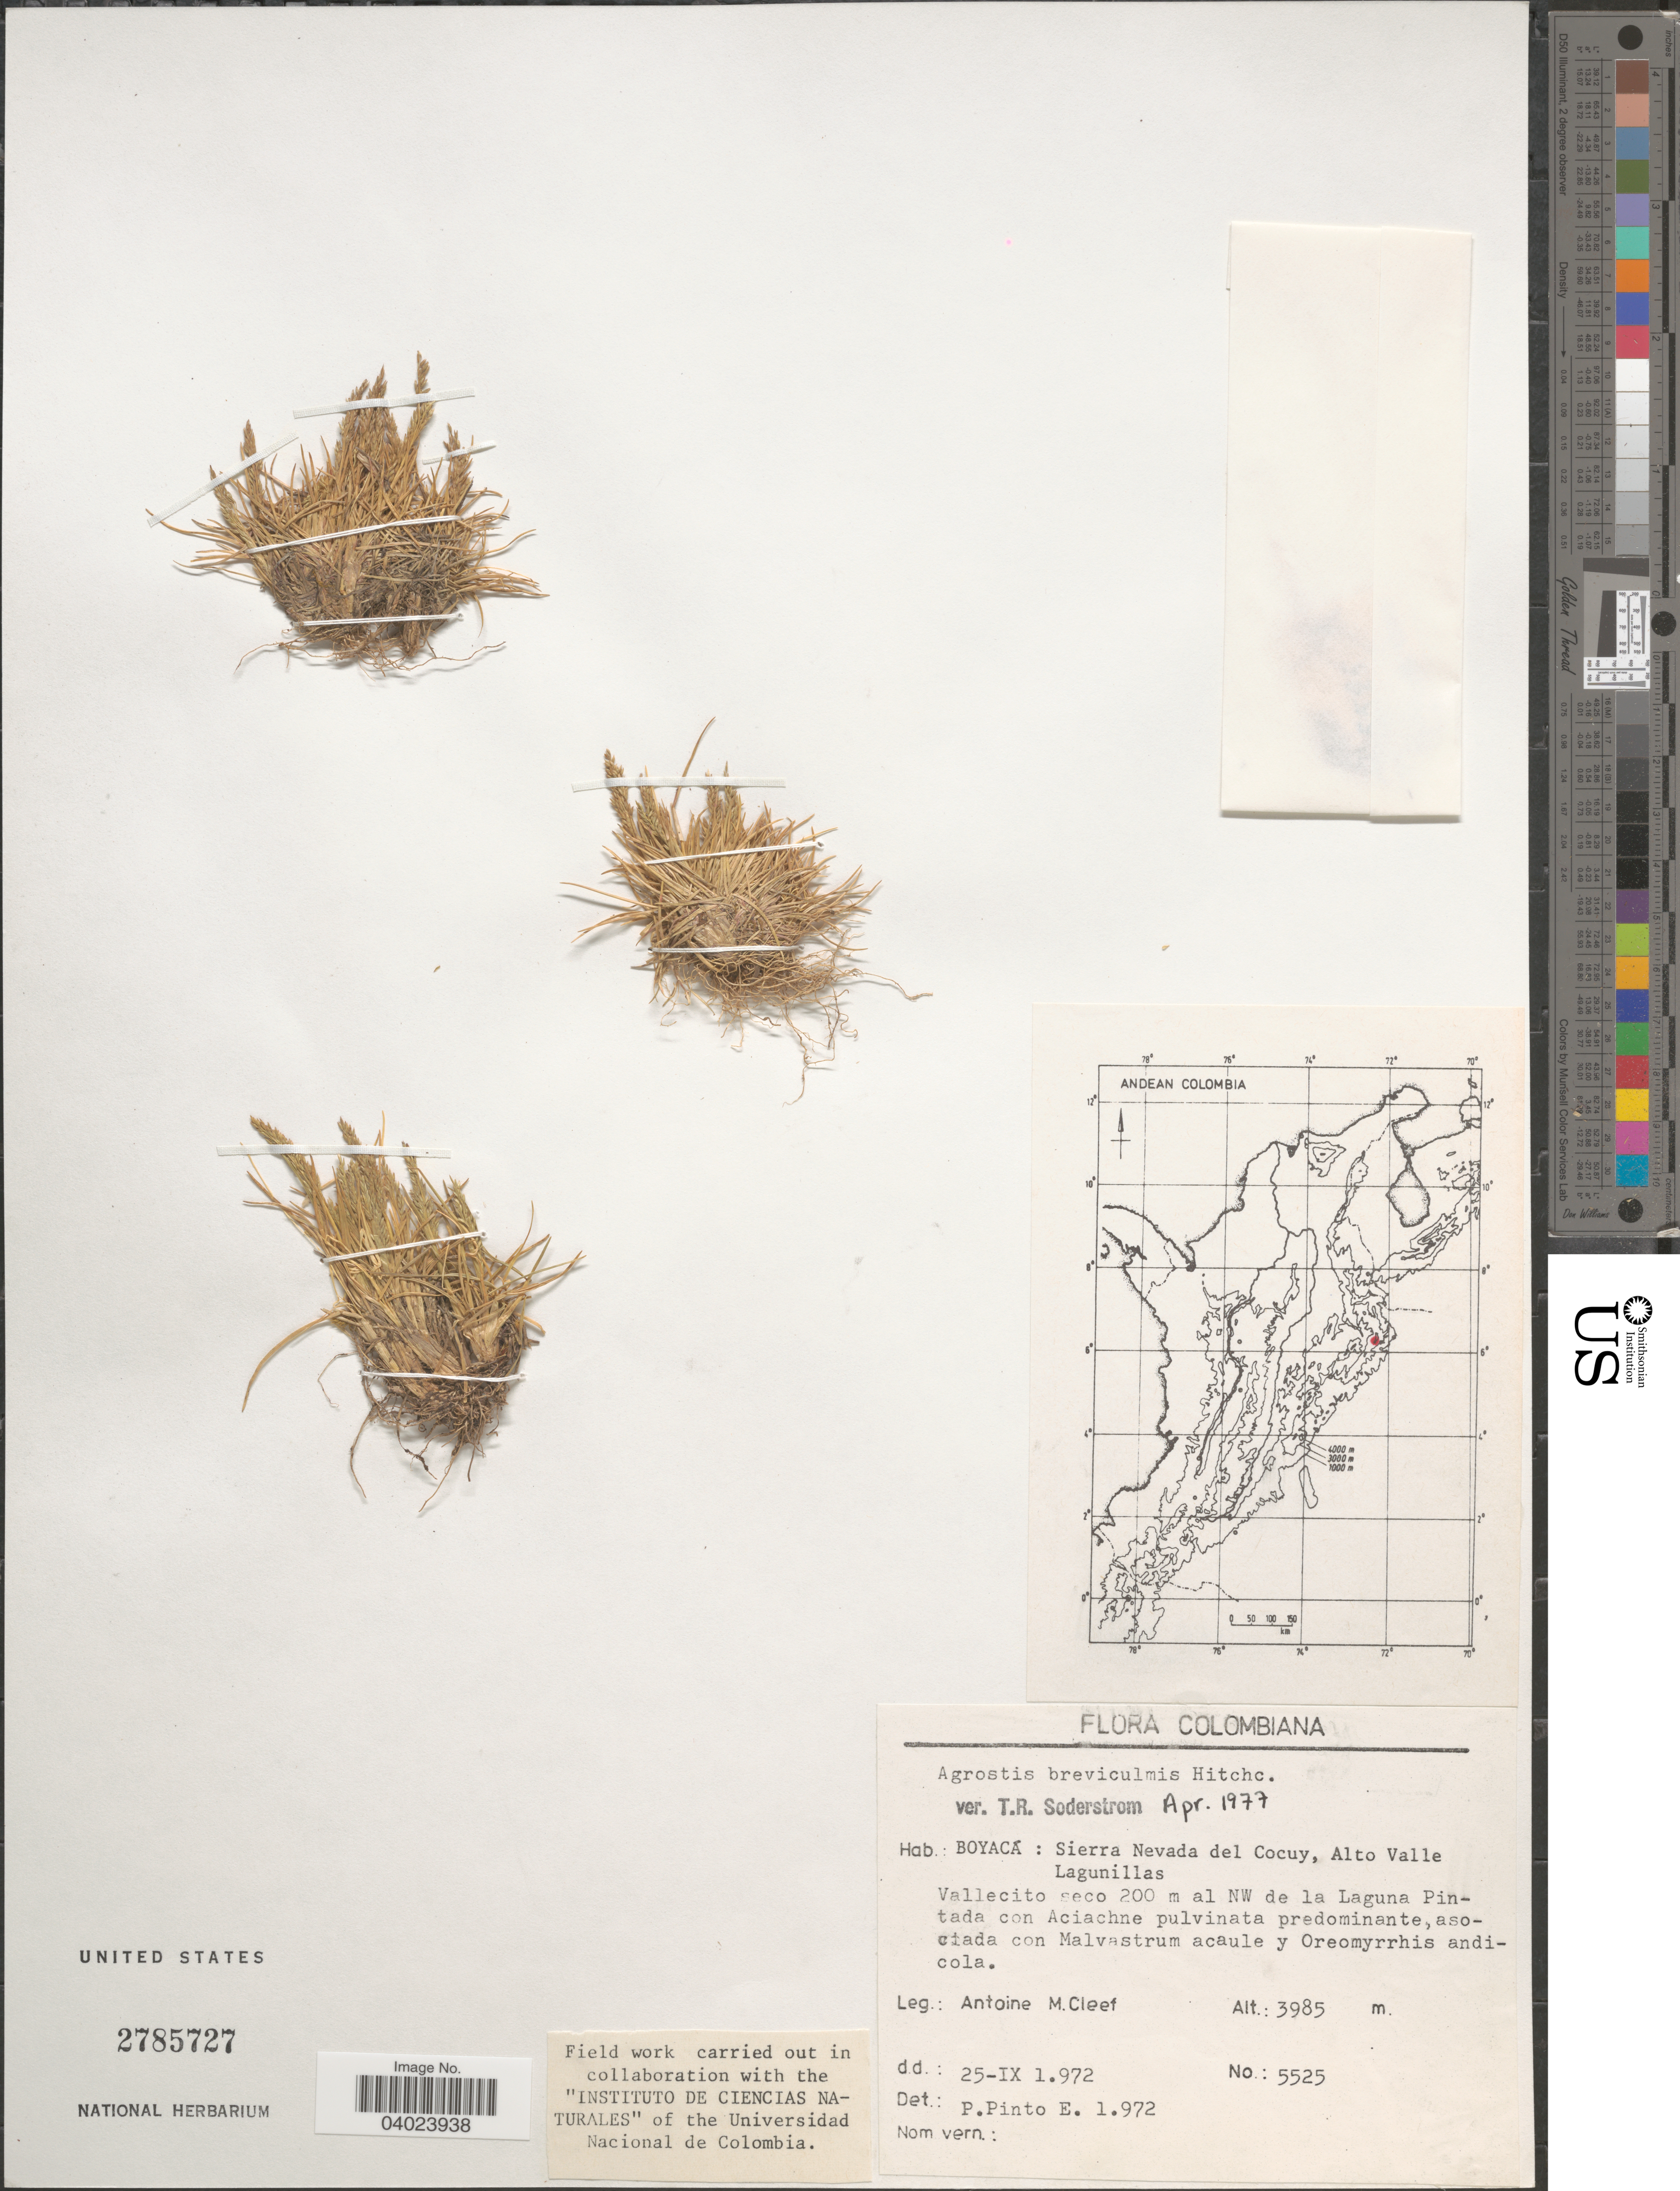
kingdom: Plantae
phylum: Tracheophyta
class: Liliopsida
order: Poales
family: Poaceae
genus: Agrostis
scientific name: Agrostis breviculmis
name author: Hitchc.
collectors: A. M. Cleef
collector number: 5525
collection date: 1972-09-25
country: Colombia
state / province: Boyacá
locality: Sierra Nevada del Cocuy, Alto Valle Lagunillas. Vallecito seco 200 m al NW de la Laguna Pintada.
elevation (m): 3985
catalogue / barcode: US 2785727